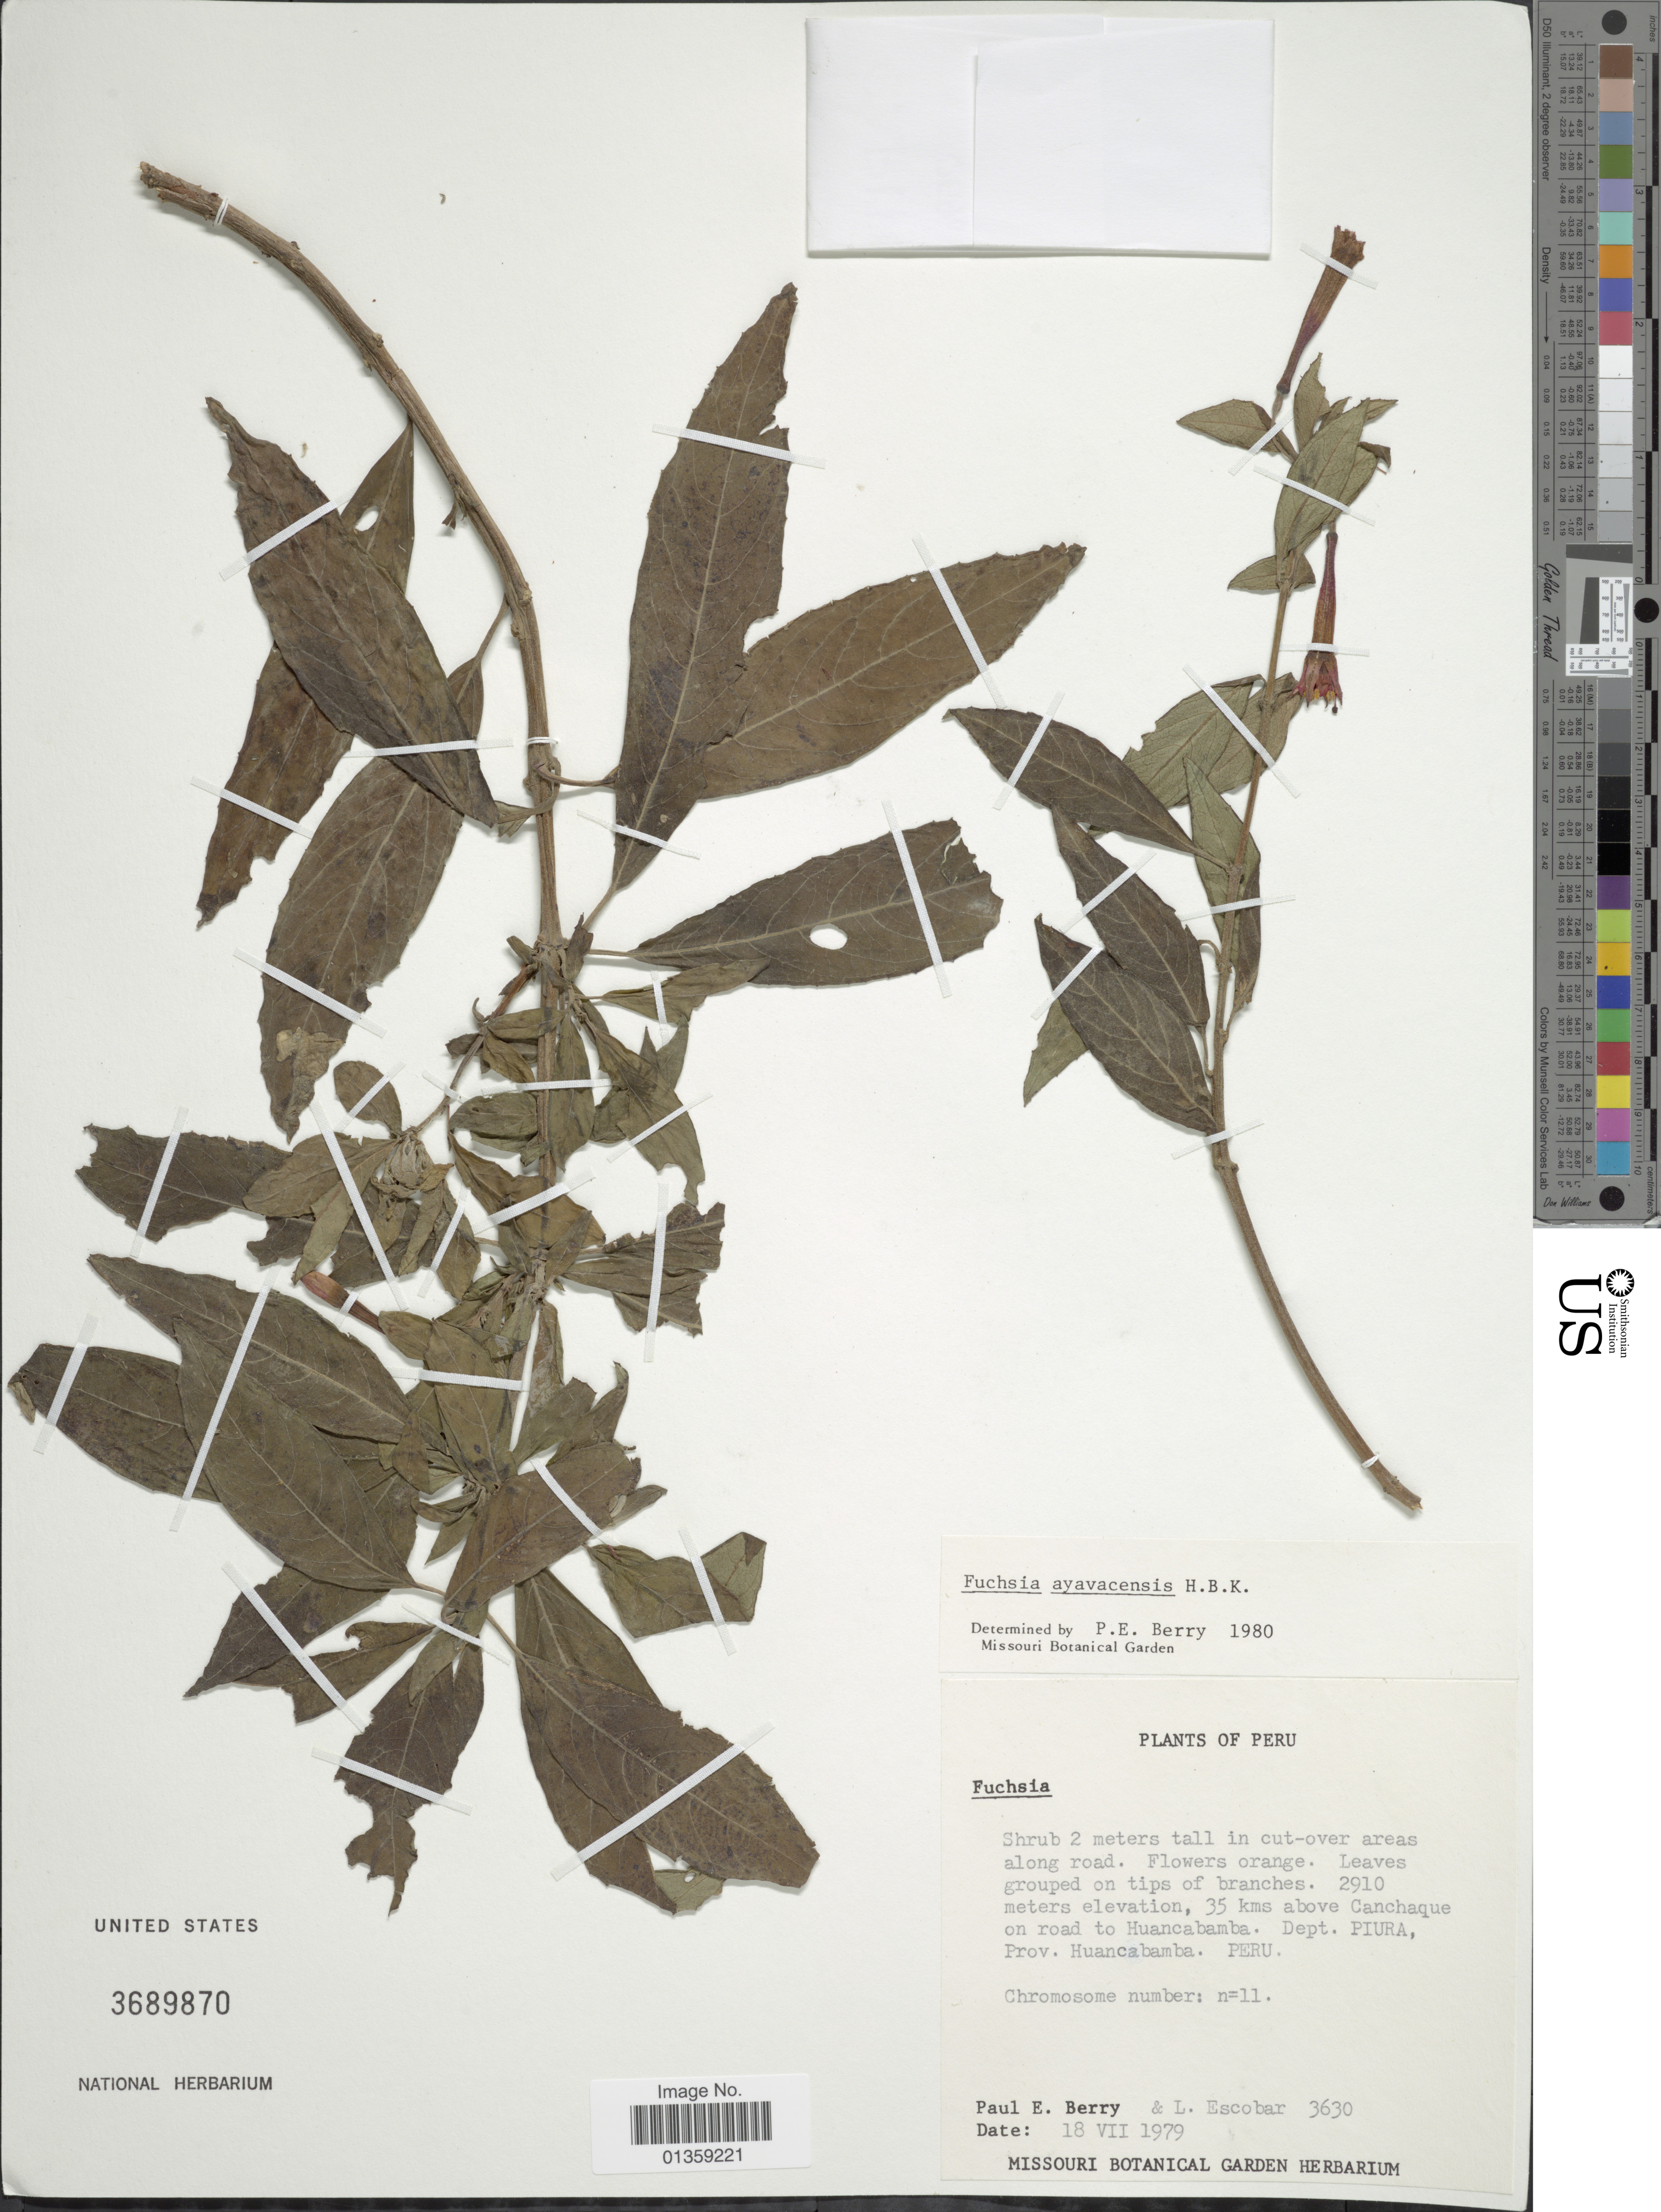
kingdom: Plantae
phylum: Tracheophyta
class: Magnoliopsida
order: Myrtales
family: Onagraceae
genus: Fuchsia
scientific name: Fuchsia ayavacensis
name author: Kunth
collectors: P. E. Berry & L. Escobar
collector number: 3630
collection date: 1979-07-18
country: Peru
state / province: Piura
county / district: Huancabamba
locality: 35 kms above Canchaque on road to Huancabamba, Prov. Huancabamba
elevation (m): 2910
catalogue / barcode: US 3689870